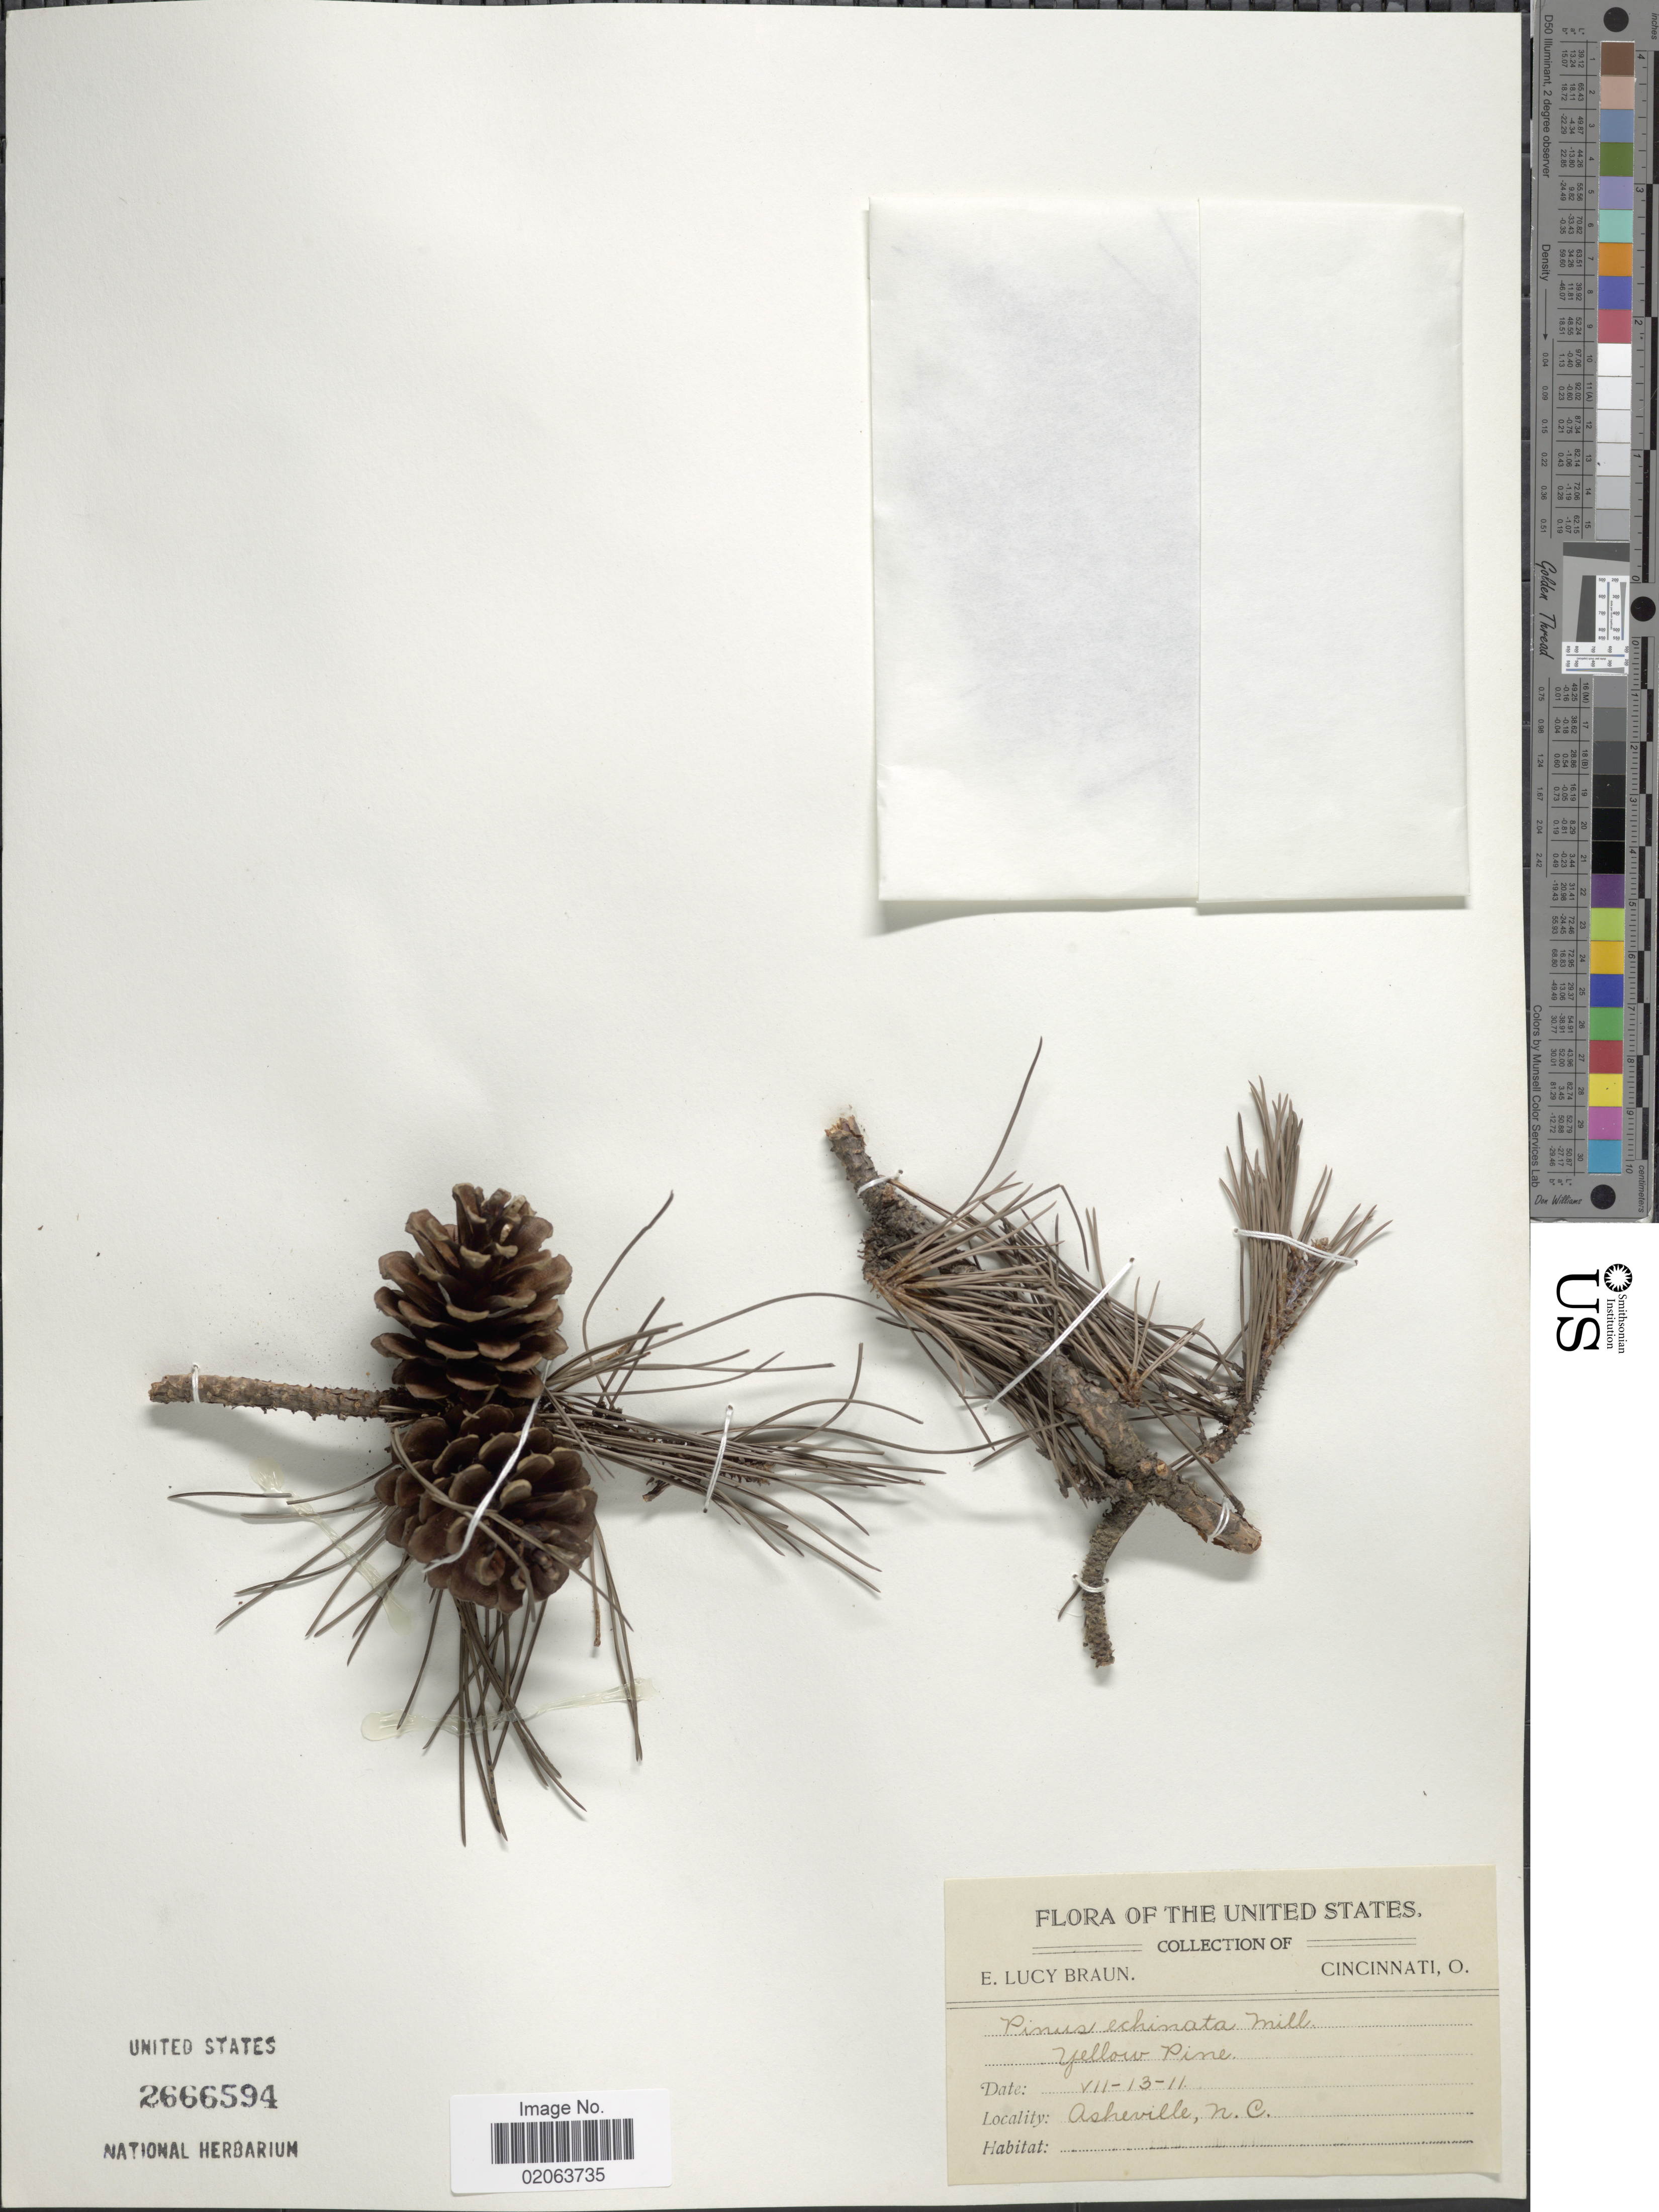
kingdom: Plantae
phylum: Tracheophyta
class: Pinopsida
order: Pinales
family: Pinaceae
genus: Pinus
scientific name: Pinus echinata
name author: Mill.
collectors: E. L. Braun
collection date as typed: Transcribed d/m/y: 13/7/11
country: United States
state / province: North Carolina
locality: Asheville, N. C.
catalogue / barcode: US 2666594